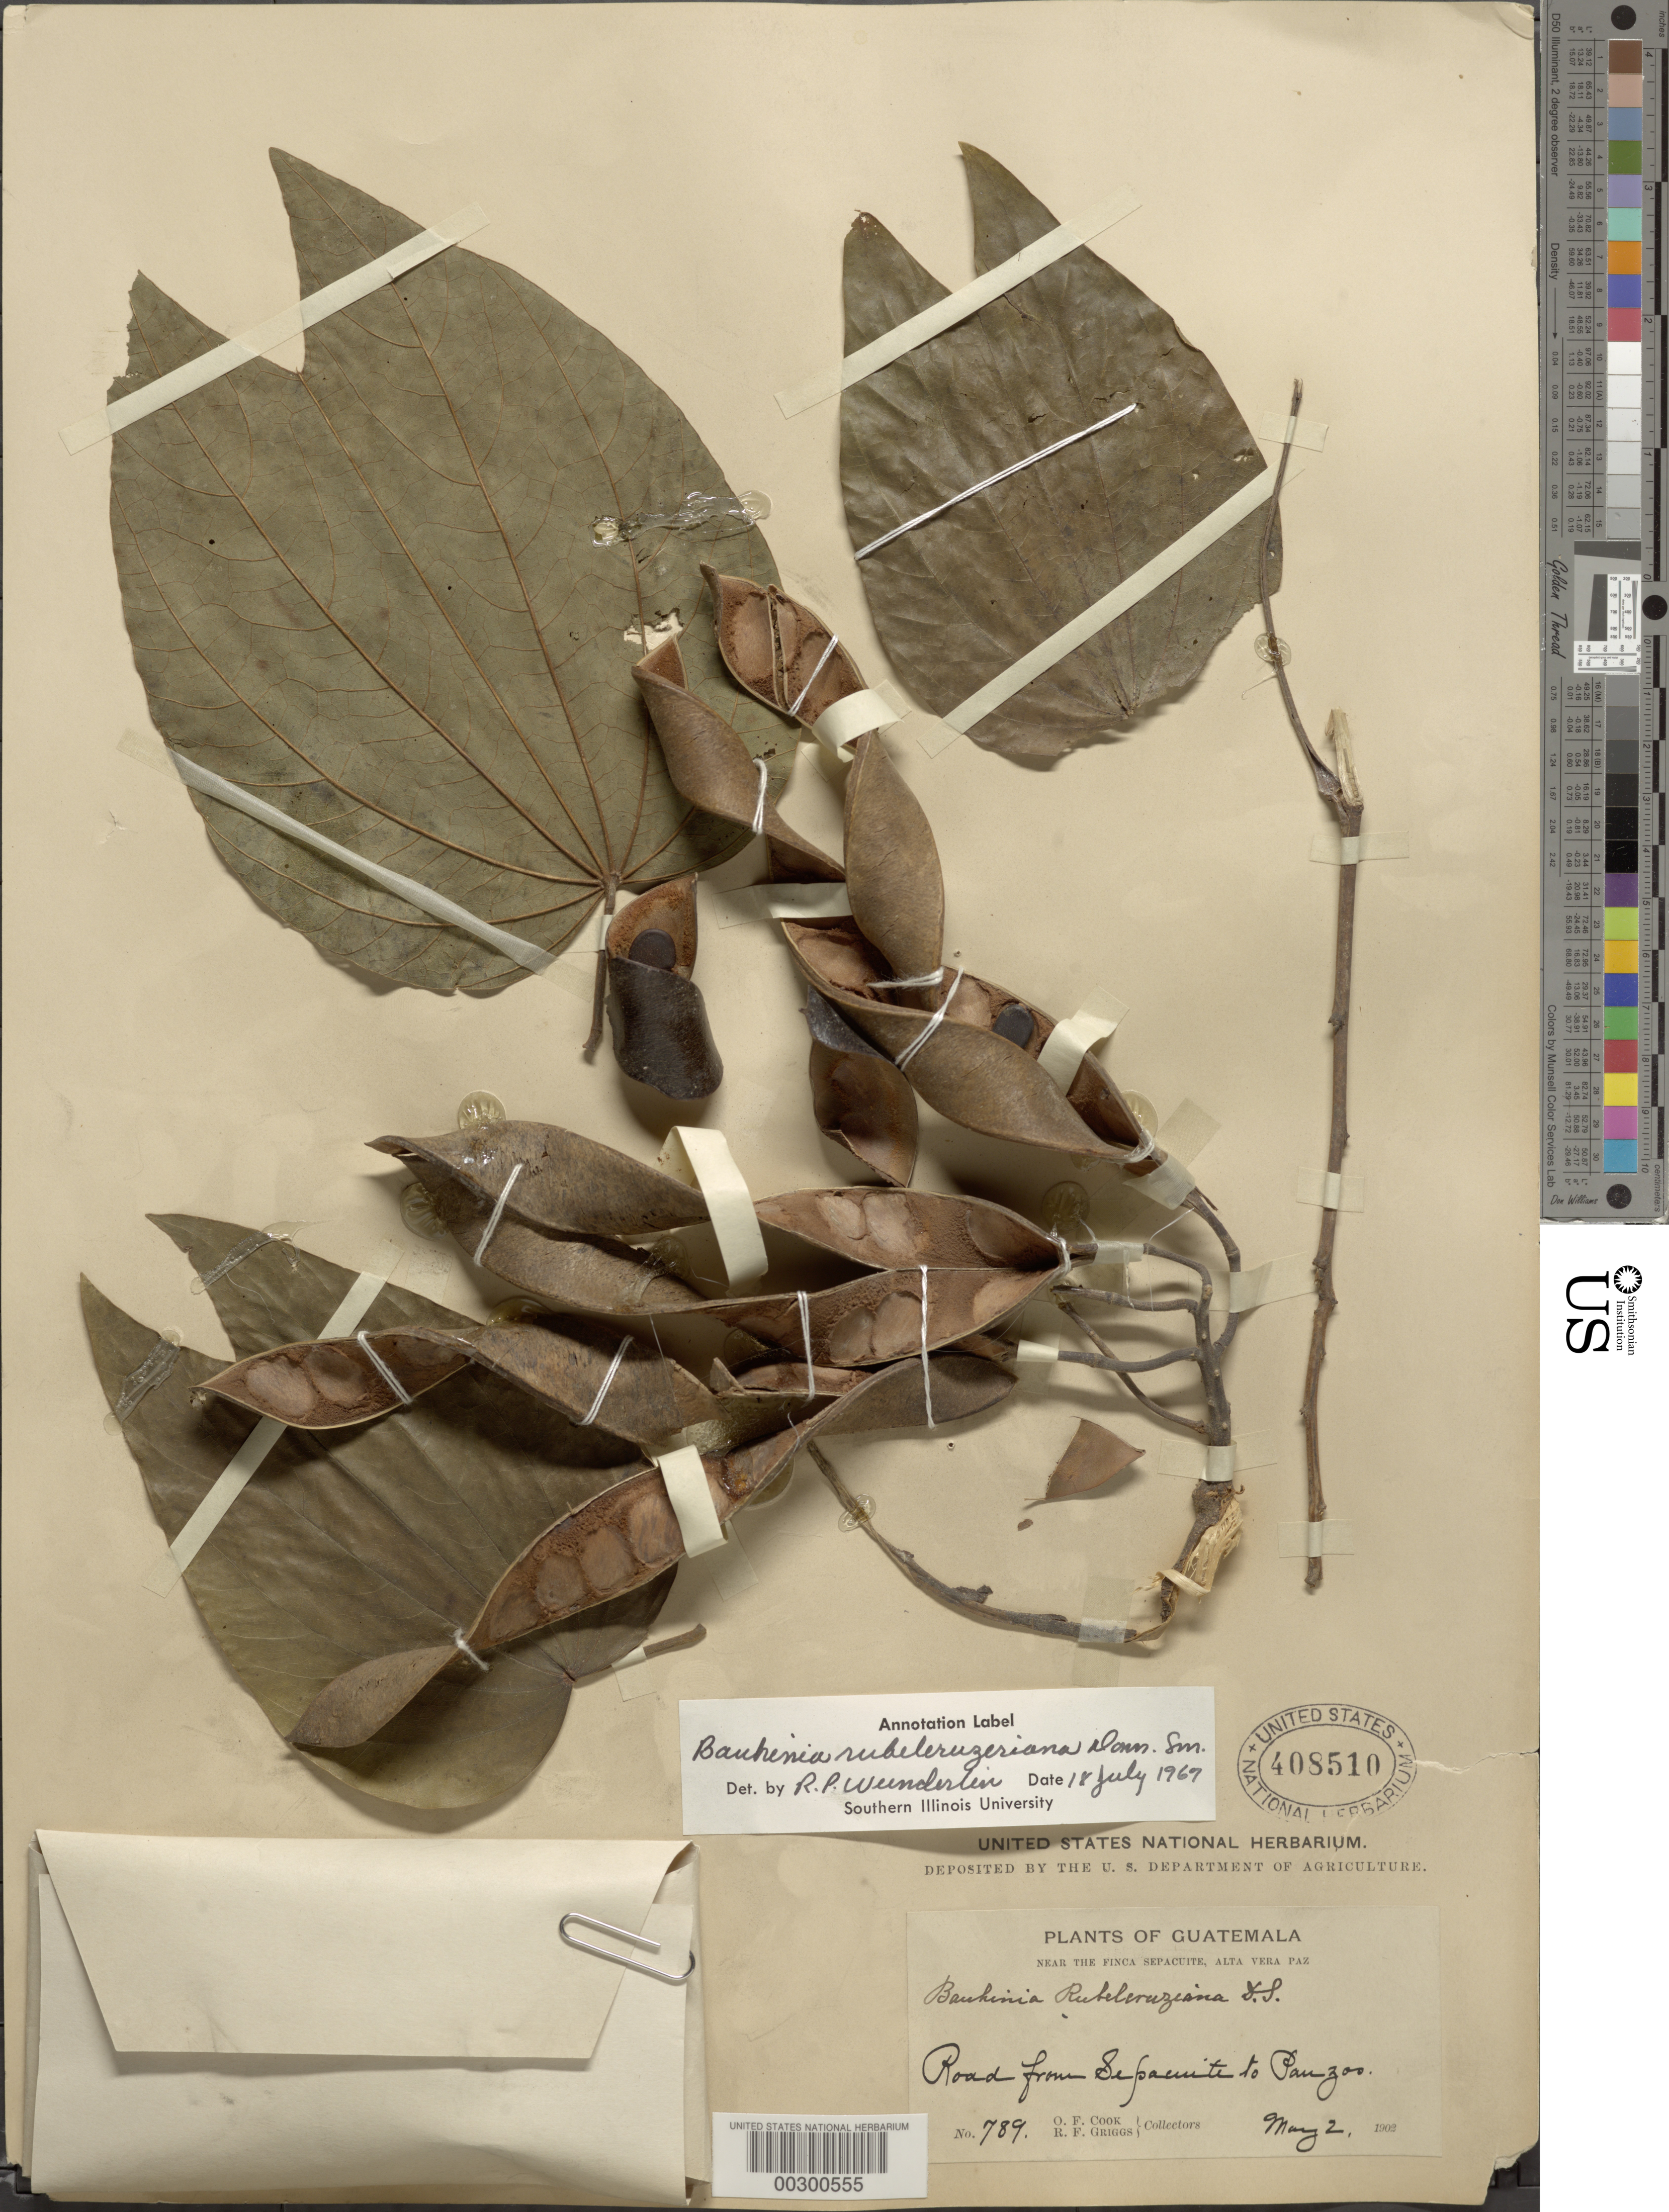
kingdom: Plantae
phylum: Tracheophyta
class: Magnoliopsida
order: Fabales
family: Fabaceae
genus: Bauhinia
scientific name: Bauhinia rubeleruziana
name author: Donn. Sm.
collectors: O. F. Cook & R. F. Griggs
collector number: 789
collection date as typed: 02 May 1902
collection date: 1902-05-02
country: Guatemala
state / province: Alta Verapaz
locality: Road from Sepacuite to Panzos, near the Finca Sepacuite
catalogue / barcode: US 408510